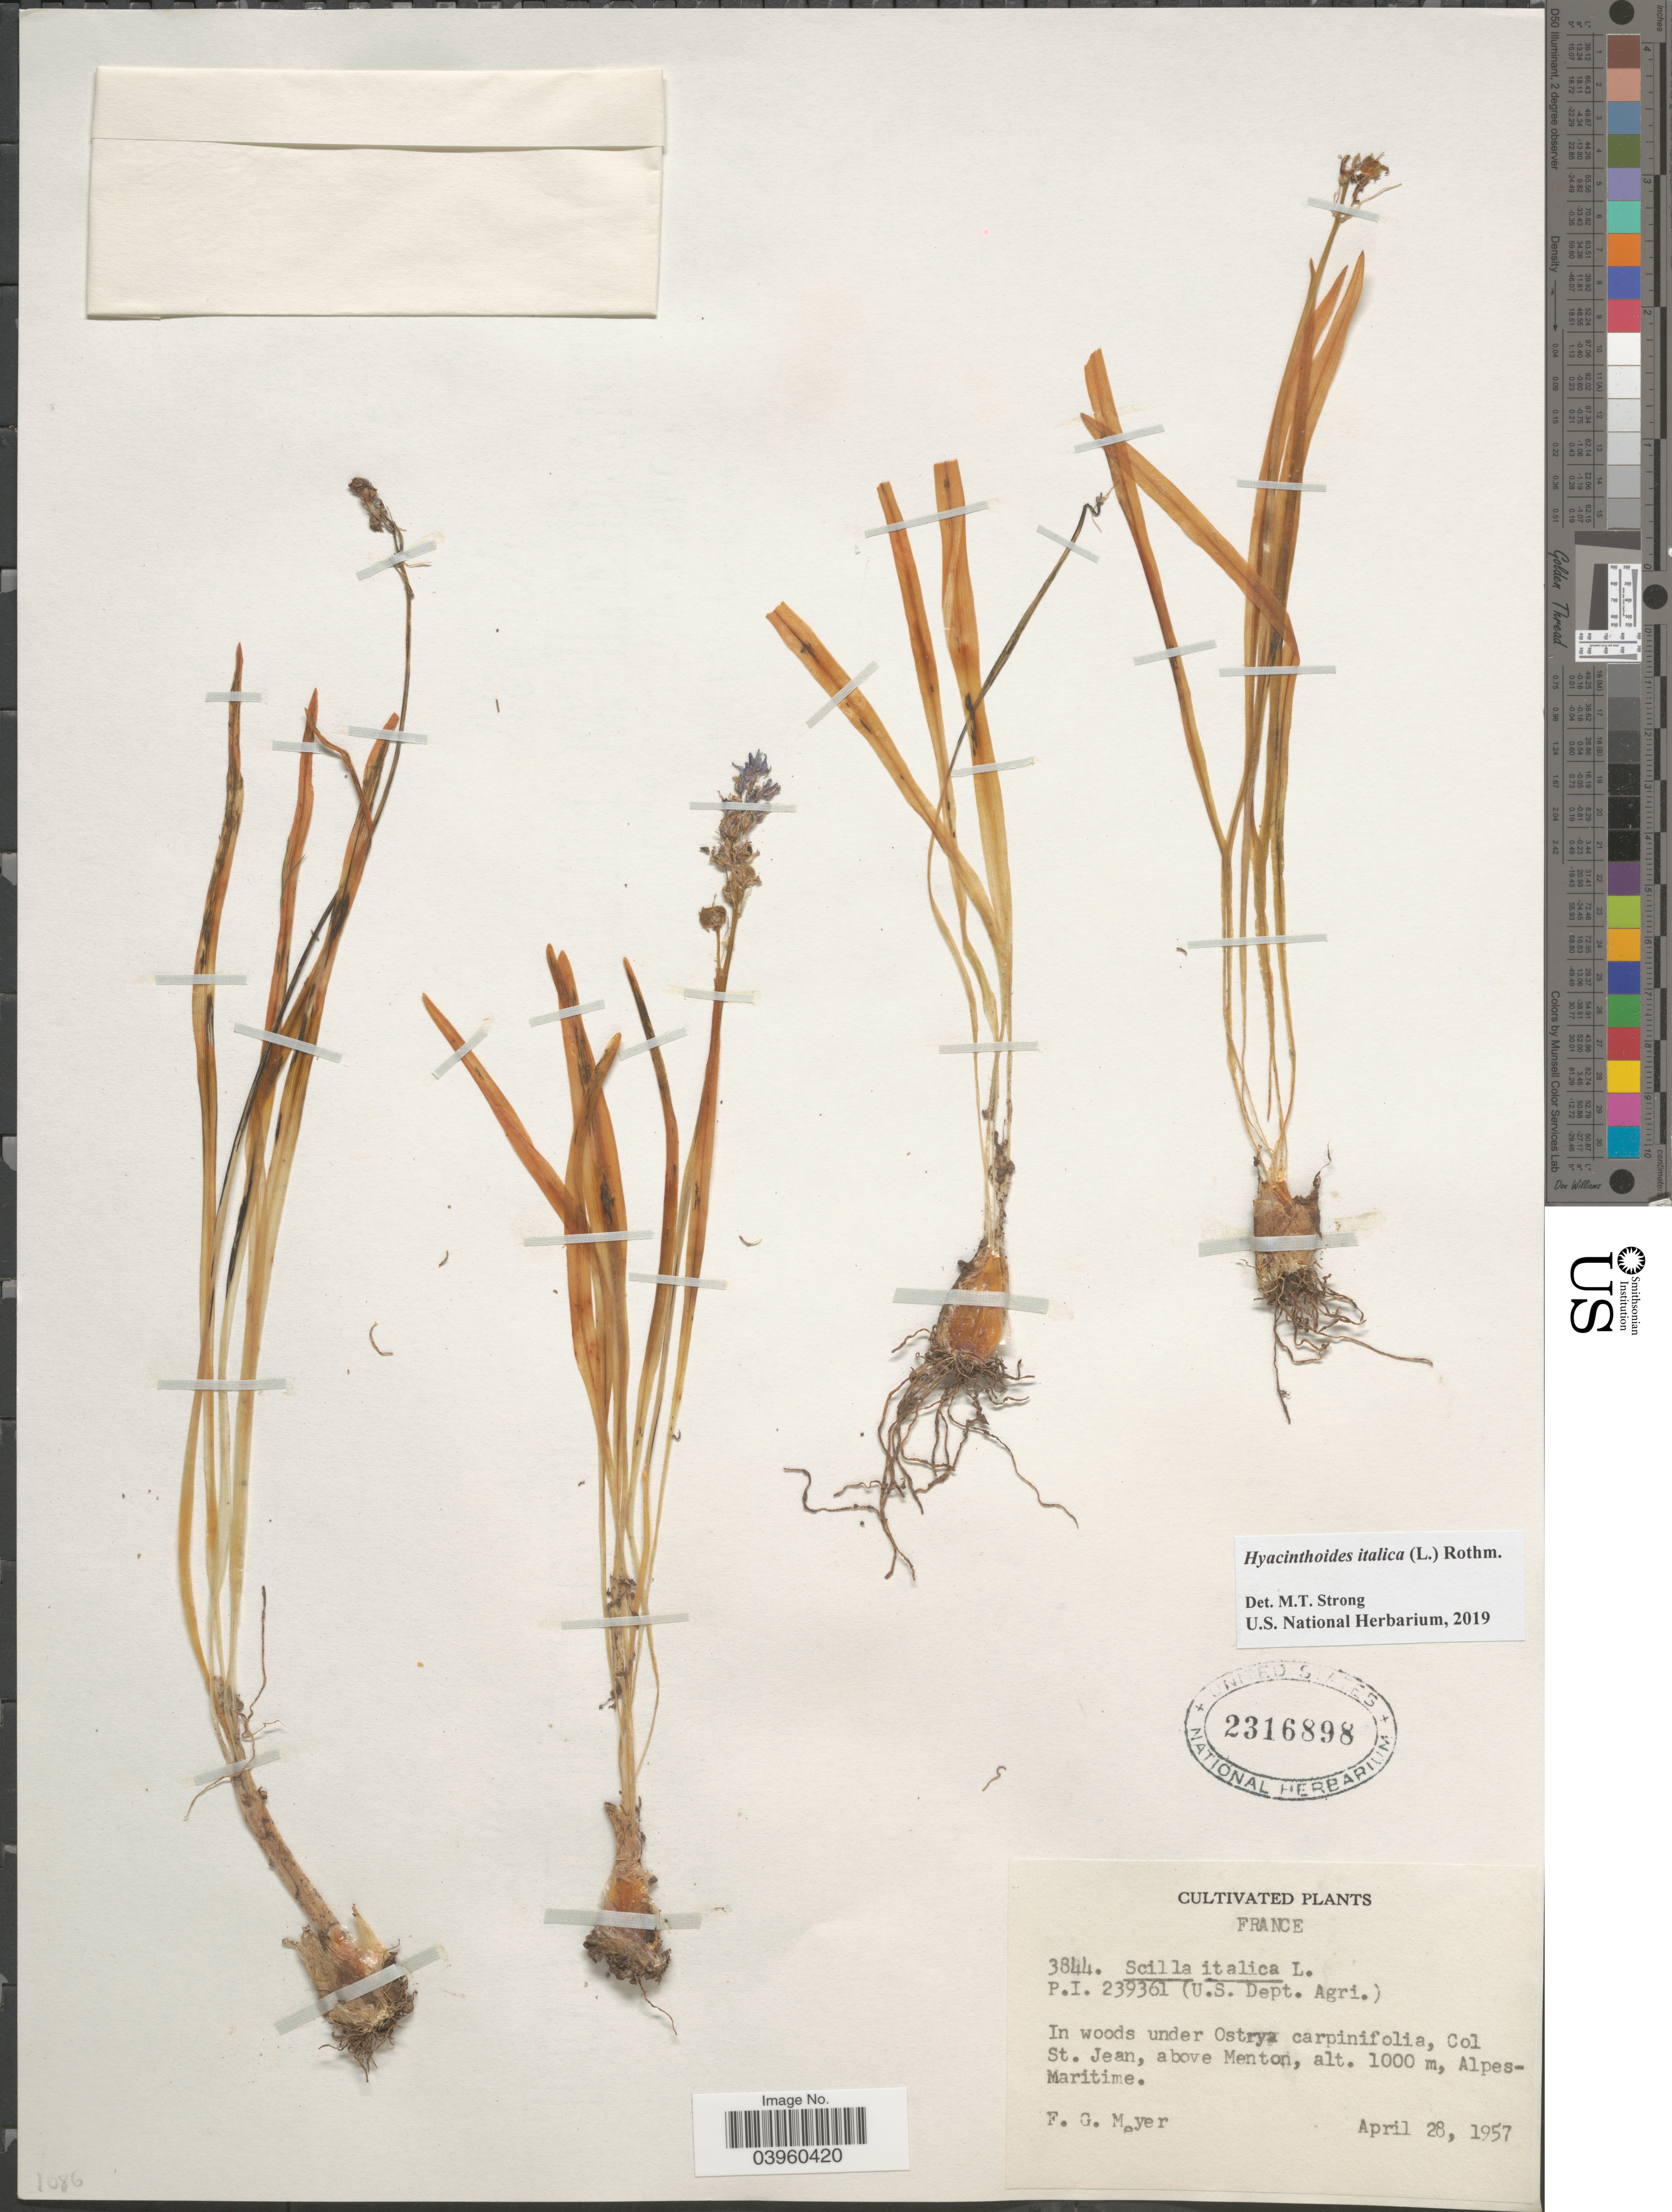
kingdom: Plantae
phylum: Tracheophyta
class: Liliopsida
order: Asparagales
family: Asparagaceae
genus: Hyacinthoides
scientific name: Hyacinthoides italica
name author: (L.) Rothm.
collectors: F. G. Meyer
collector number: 3844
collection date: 1957-04-28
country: France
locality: Col St. Jean, above Menton, Alpes-Maritime.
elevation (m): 1000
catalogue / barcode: US 2316898